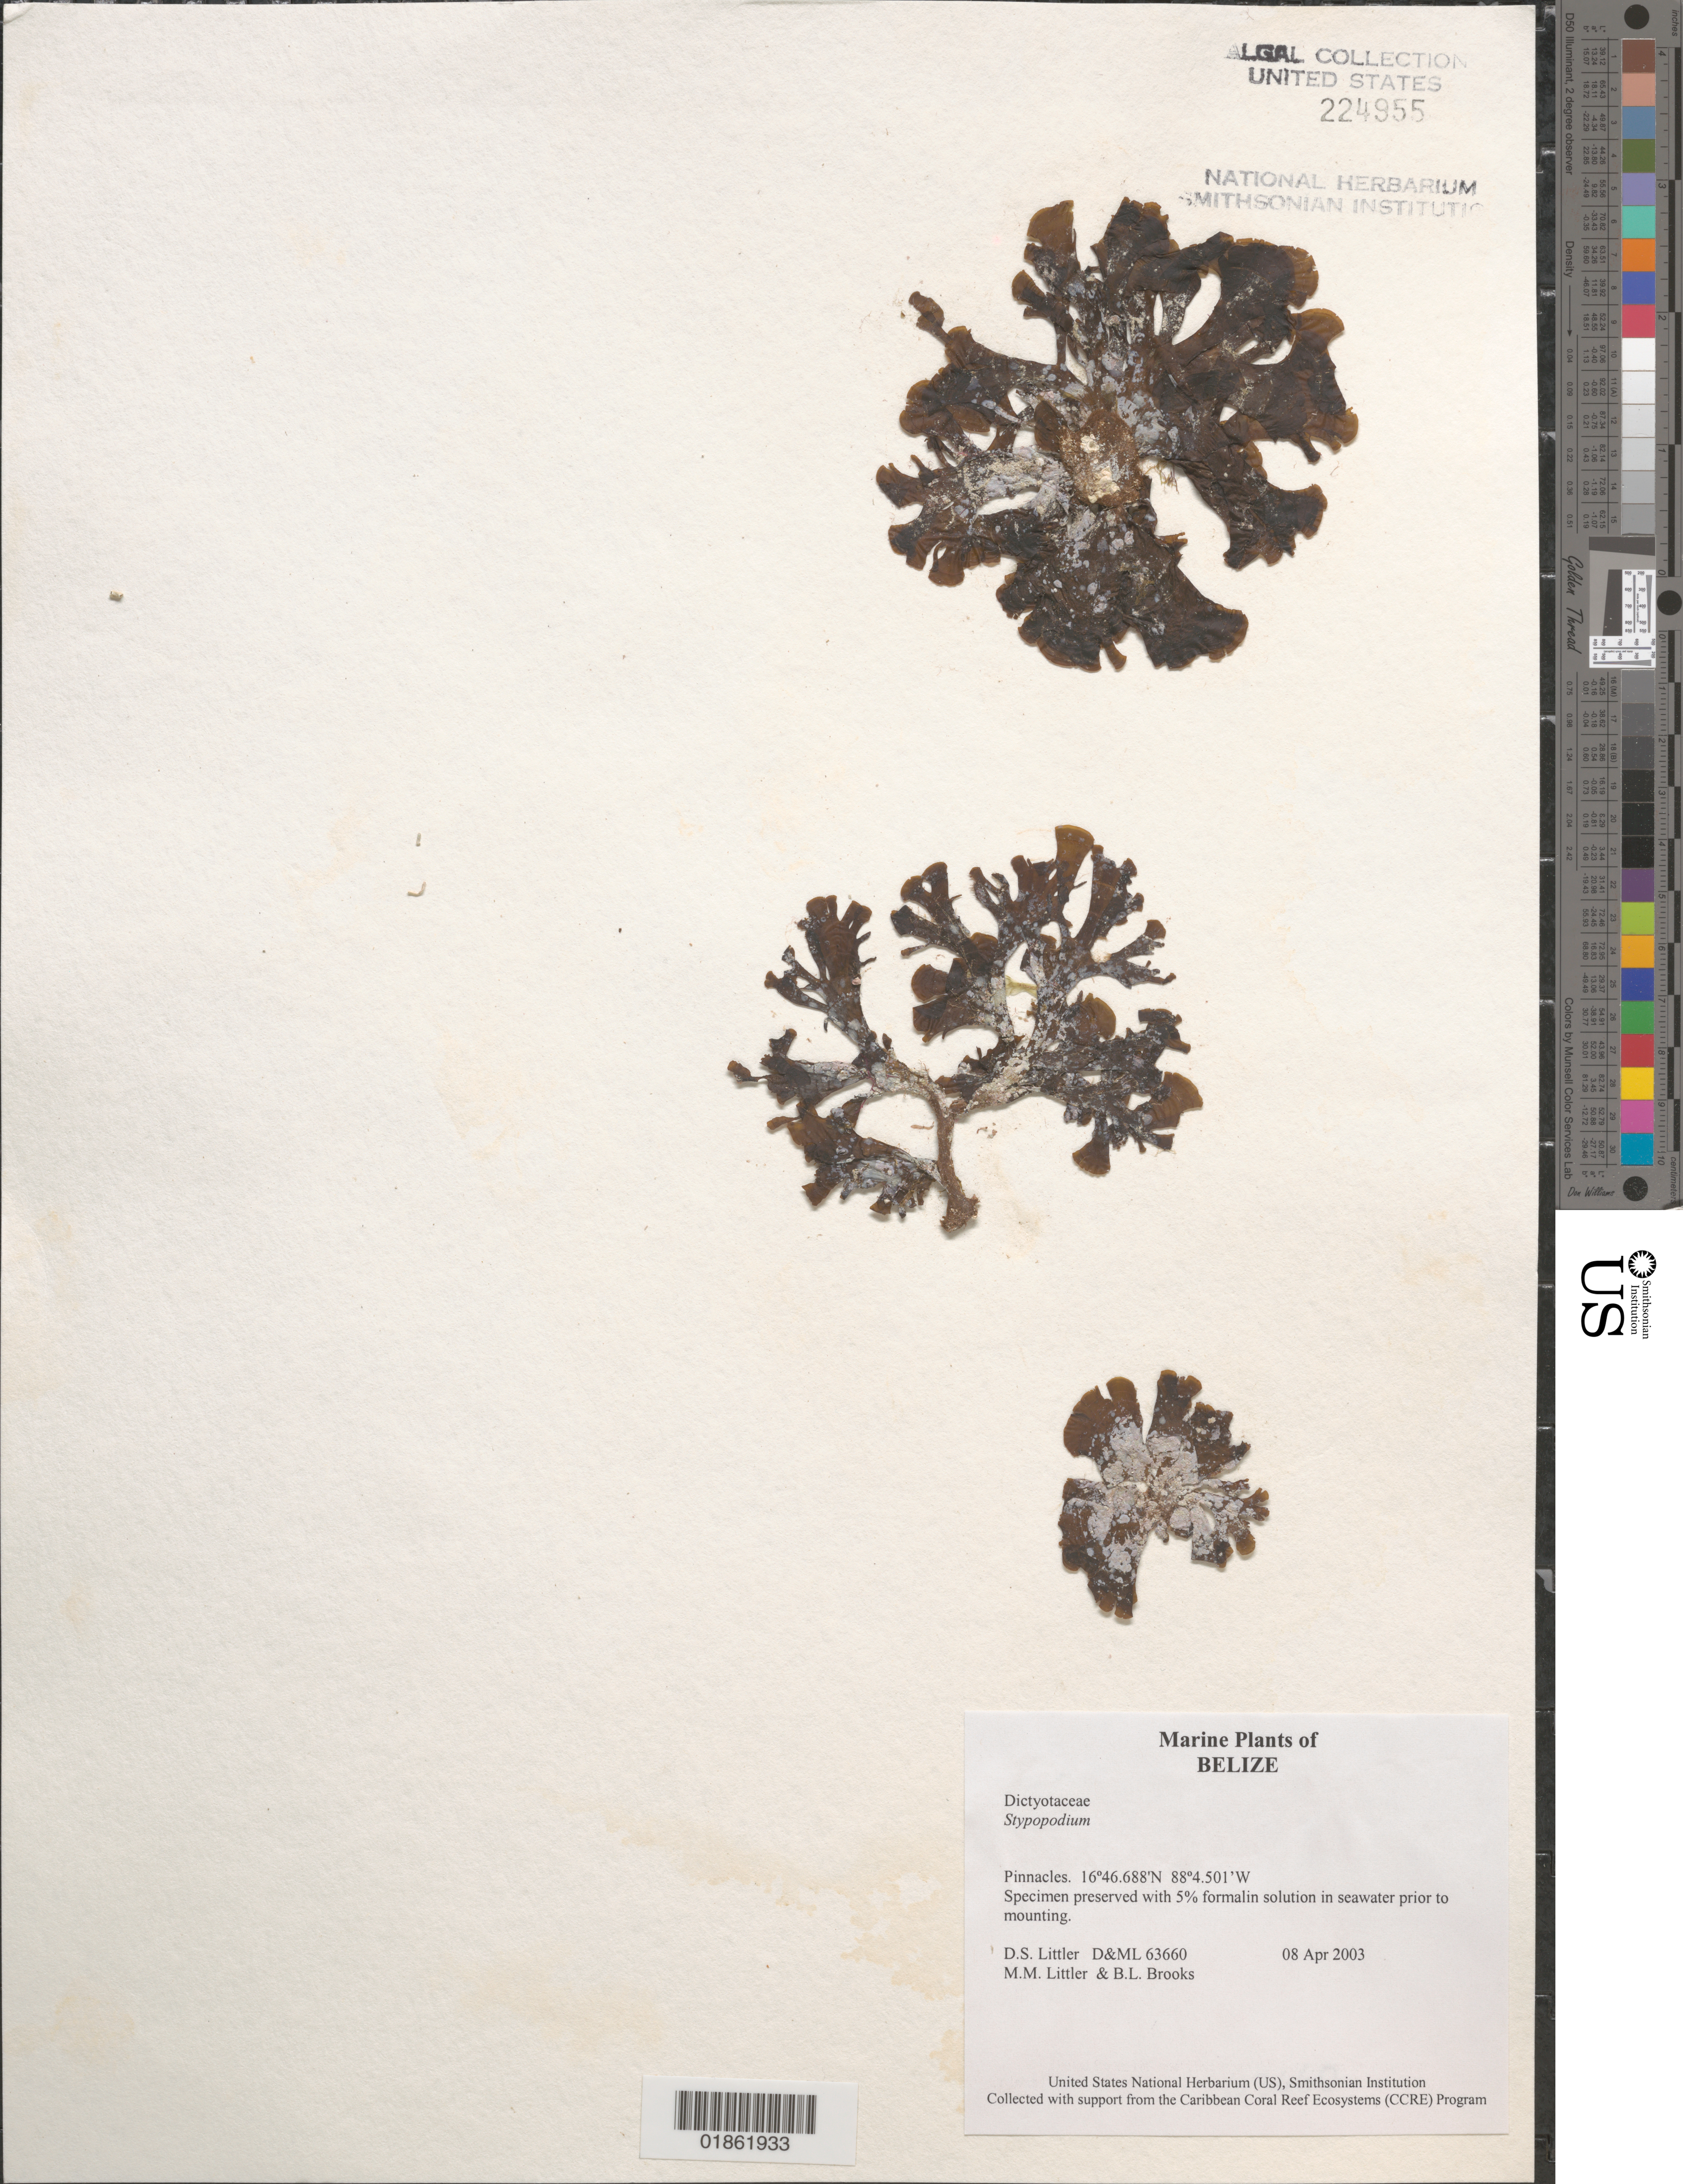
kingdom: Chromista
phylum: Ochrophyta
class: Phaeophyceae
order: Dictyotales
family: Dictyotaceae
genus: Stypopodium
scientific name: Stypopodium sp.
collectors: D. S. Littler & M. M. Littler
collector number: D&ML 63660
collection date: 2003-04-08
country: Belize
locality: Pinnacles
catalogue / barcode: US 224955